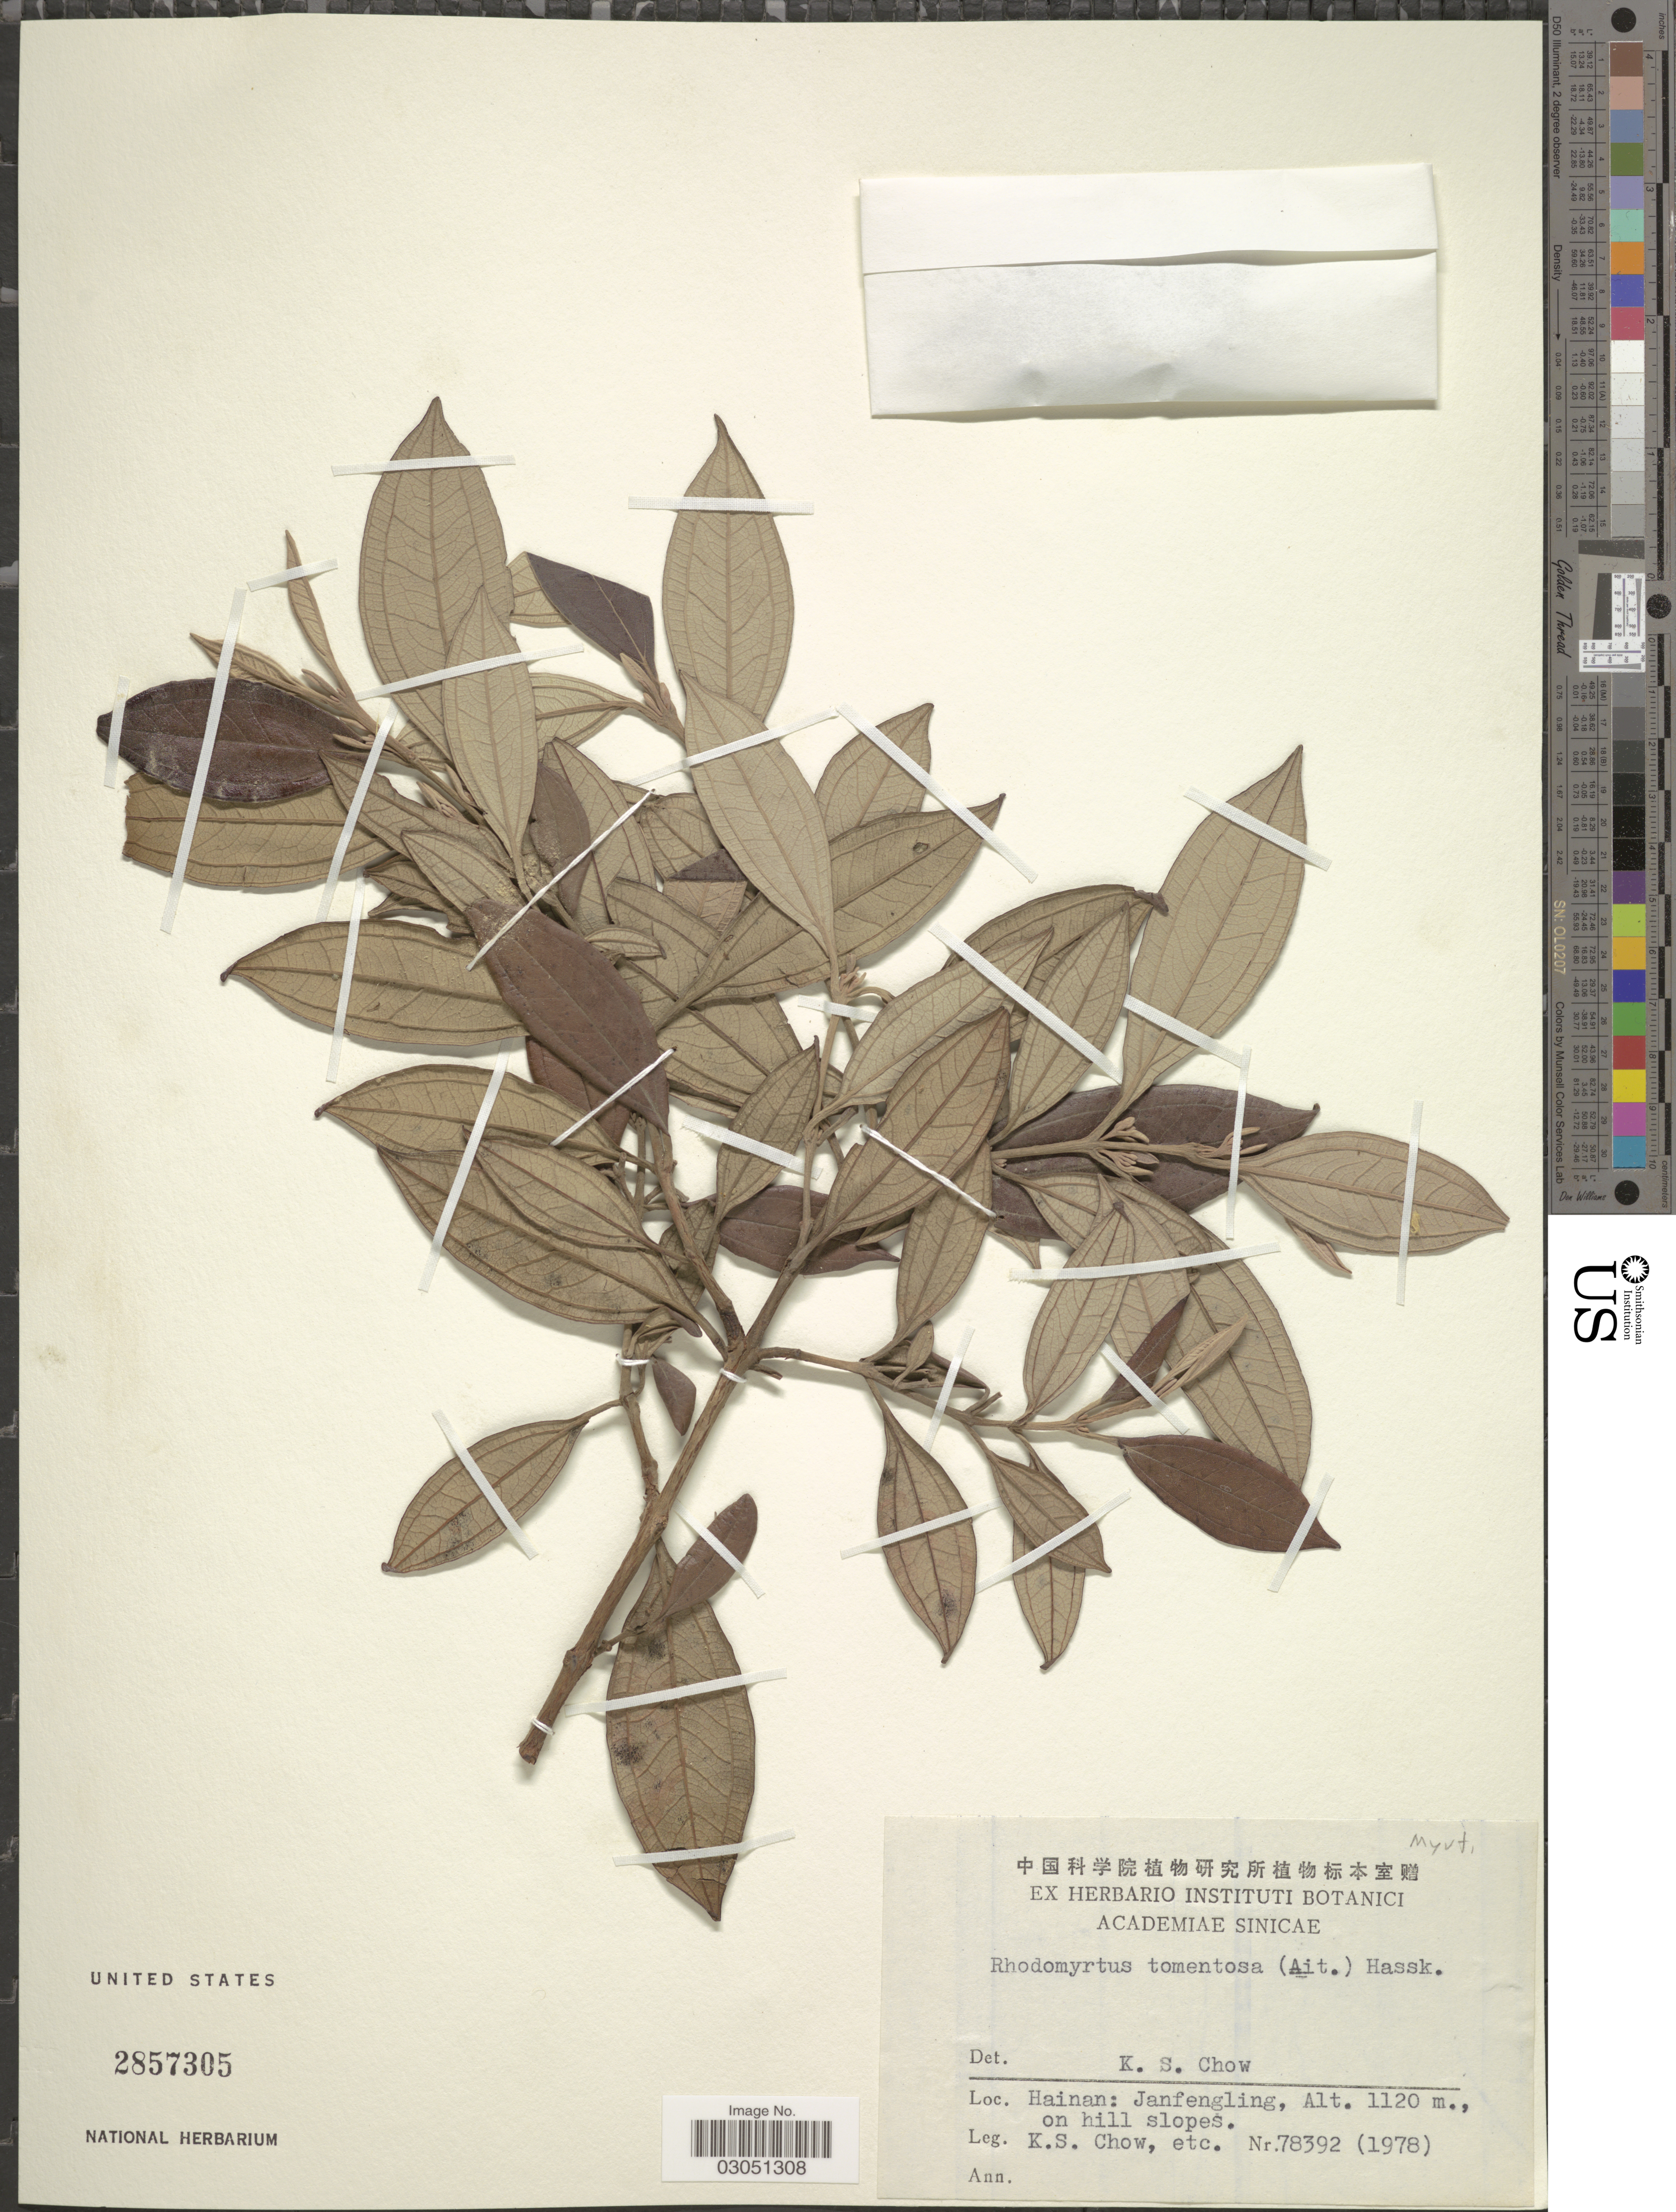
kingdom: Plantae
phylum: Tracheophyta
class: Magnoliopsida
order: Myrtales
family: Myrtaceae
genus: Rhodomyrtus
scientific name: Rhodomyrtus tomentosa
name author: (Aiton) Hassk.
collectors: K. S. Chow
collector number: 78392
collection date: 1978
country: China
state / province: Hainan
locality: Janfengling.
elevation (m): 1120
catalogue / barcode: US 2857305